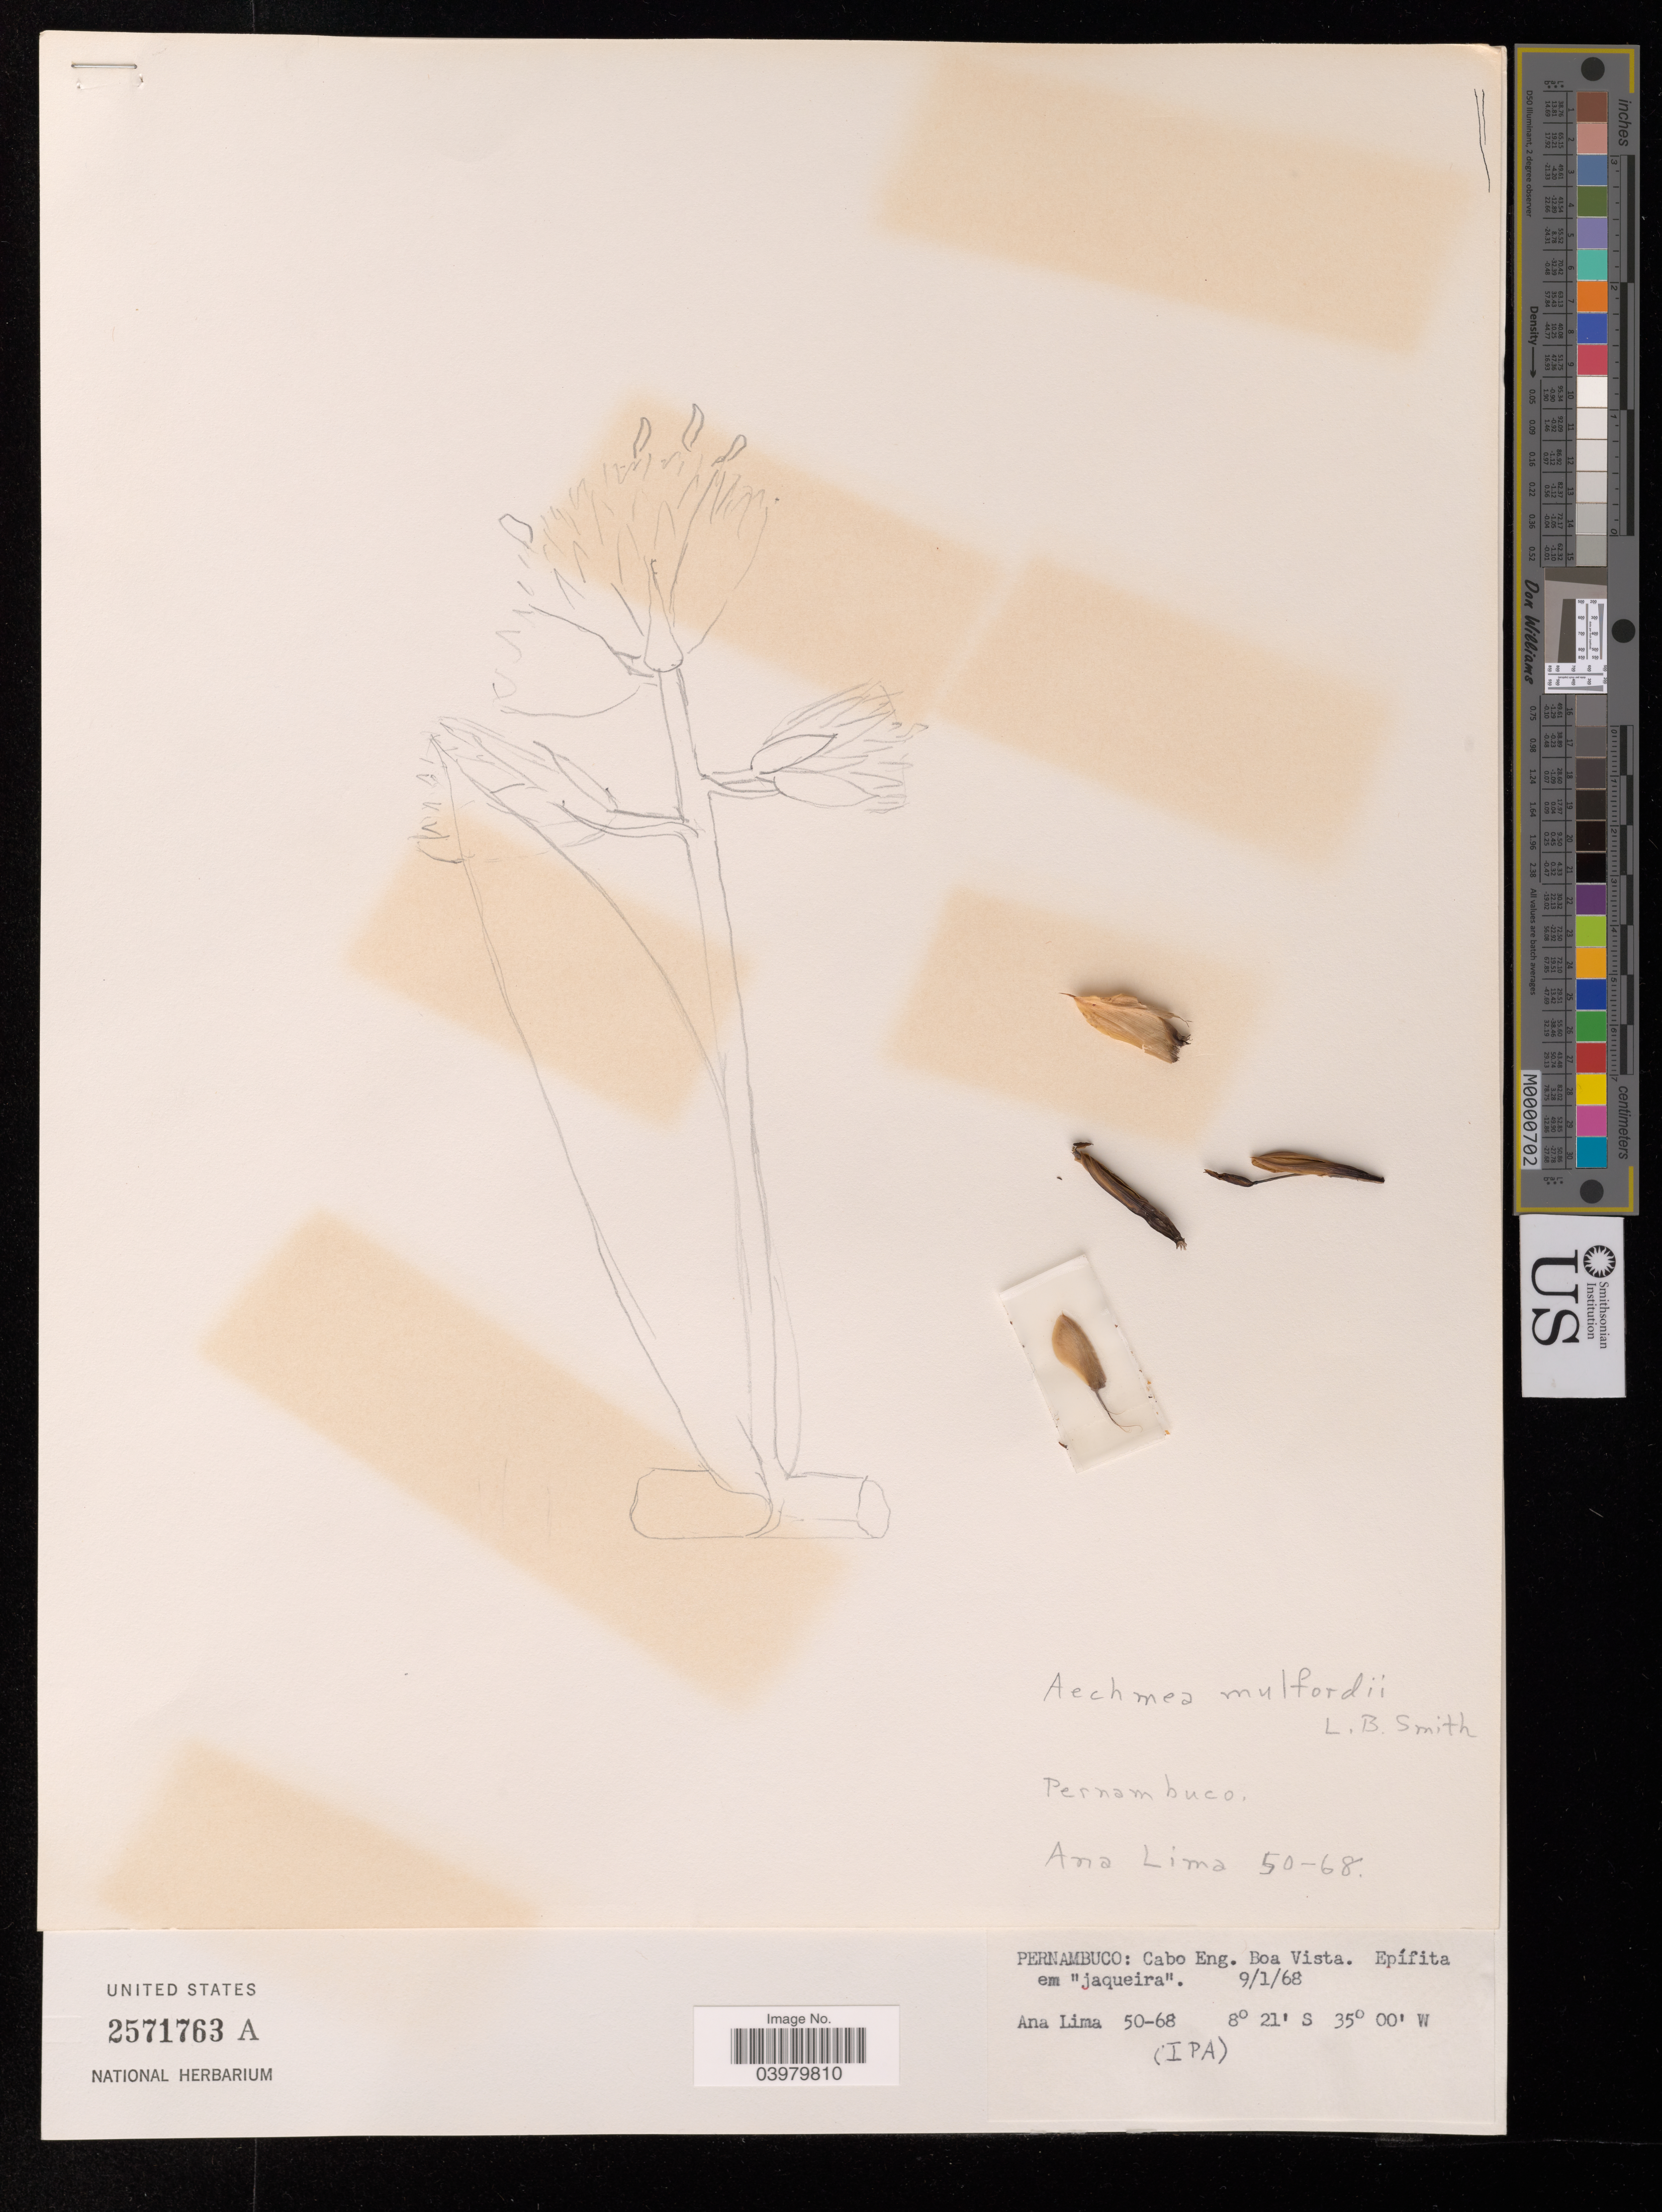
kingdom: Plantae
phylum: Tracheophyta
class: Liliopsida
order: Poales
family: Bromeliaceae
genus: Aechmea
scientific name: Aechmea mulfordii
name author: L.B. Sm.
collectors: A. Lima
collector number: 50-68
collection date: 1968-01-09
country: Brazil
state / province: Pernambuco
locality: Cabo Eng. Boa Vista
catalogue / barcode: US 2571763A